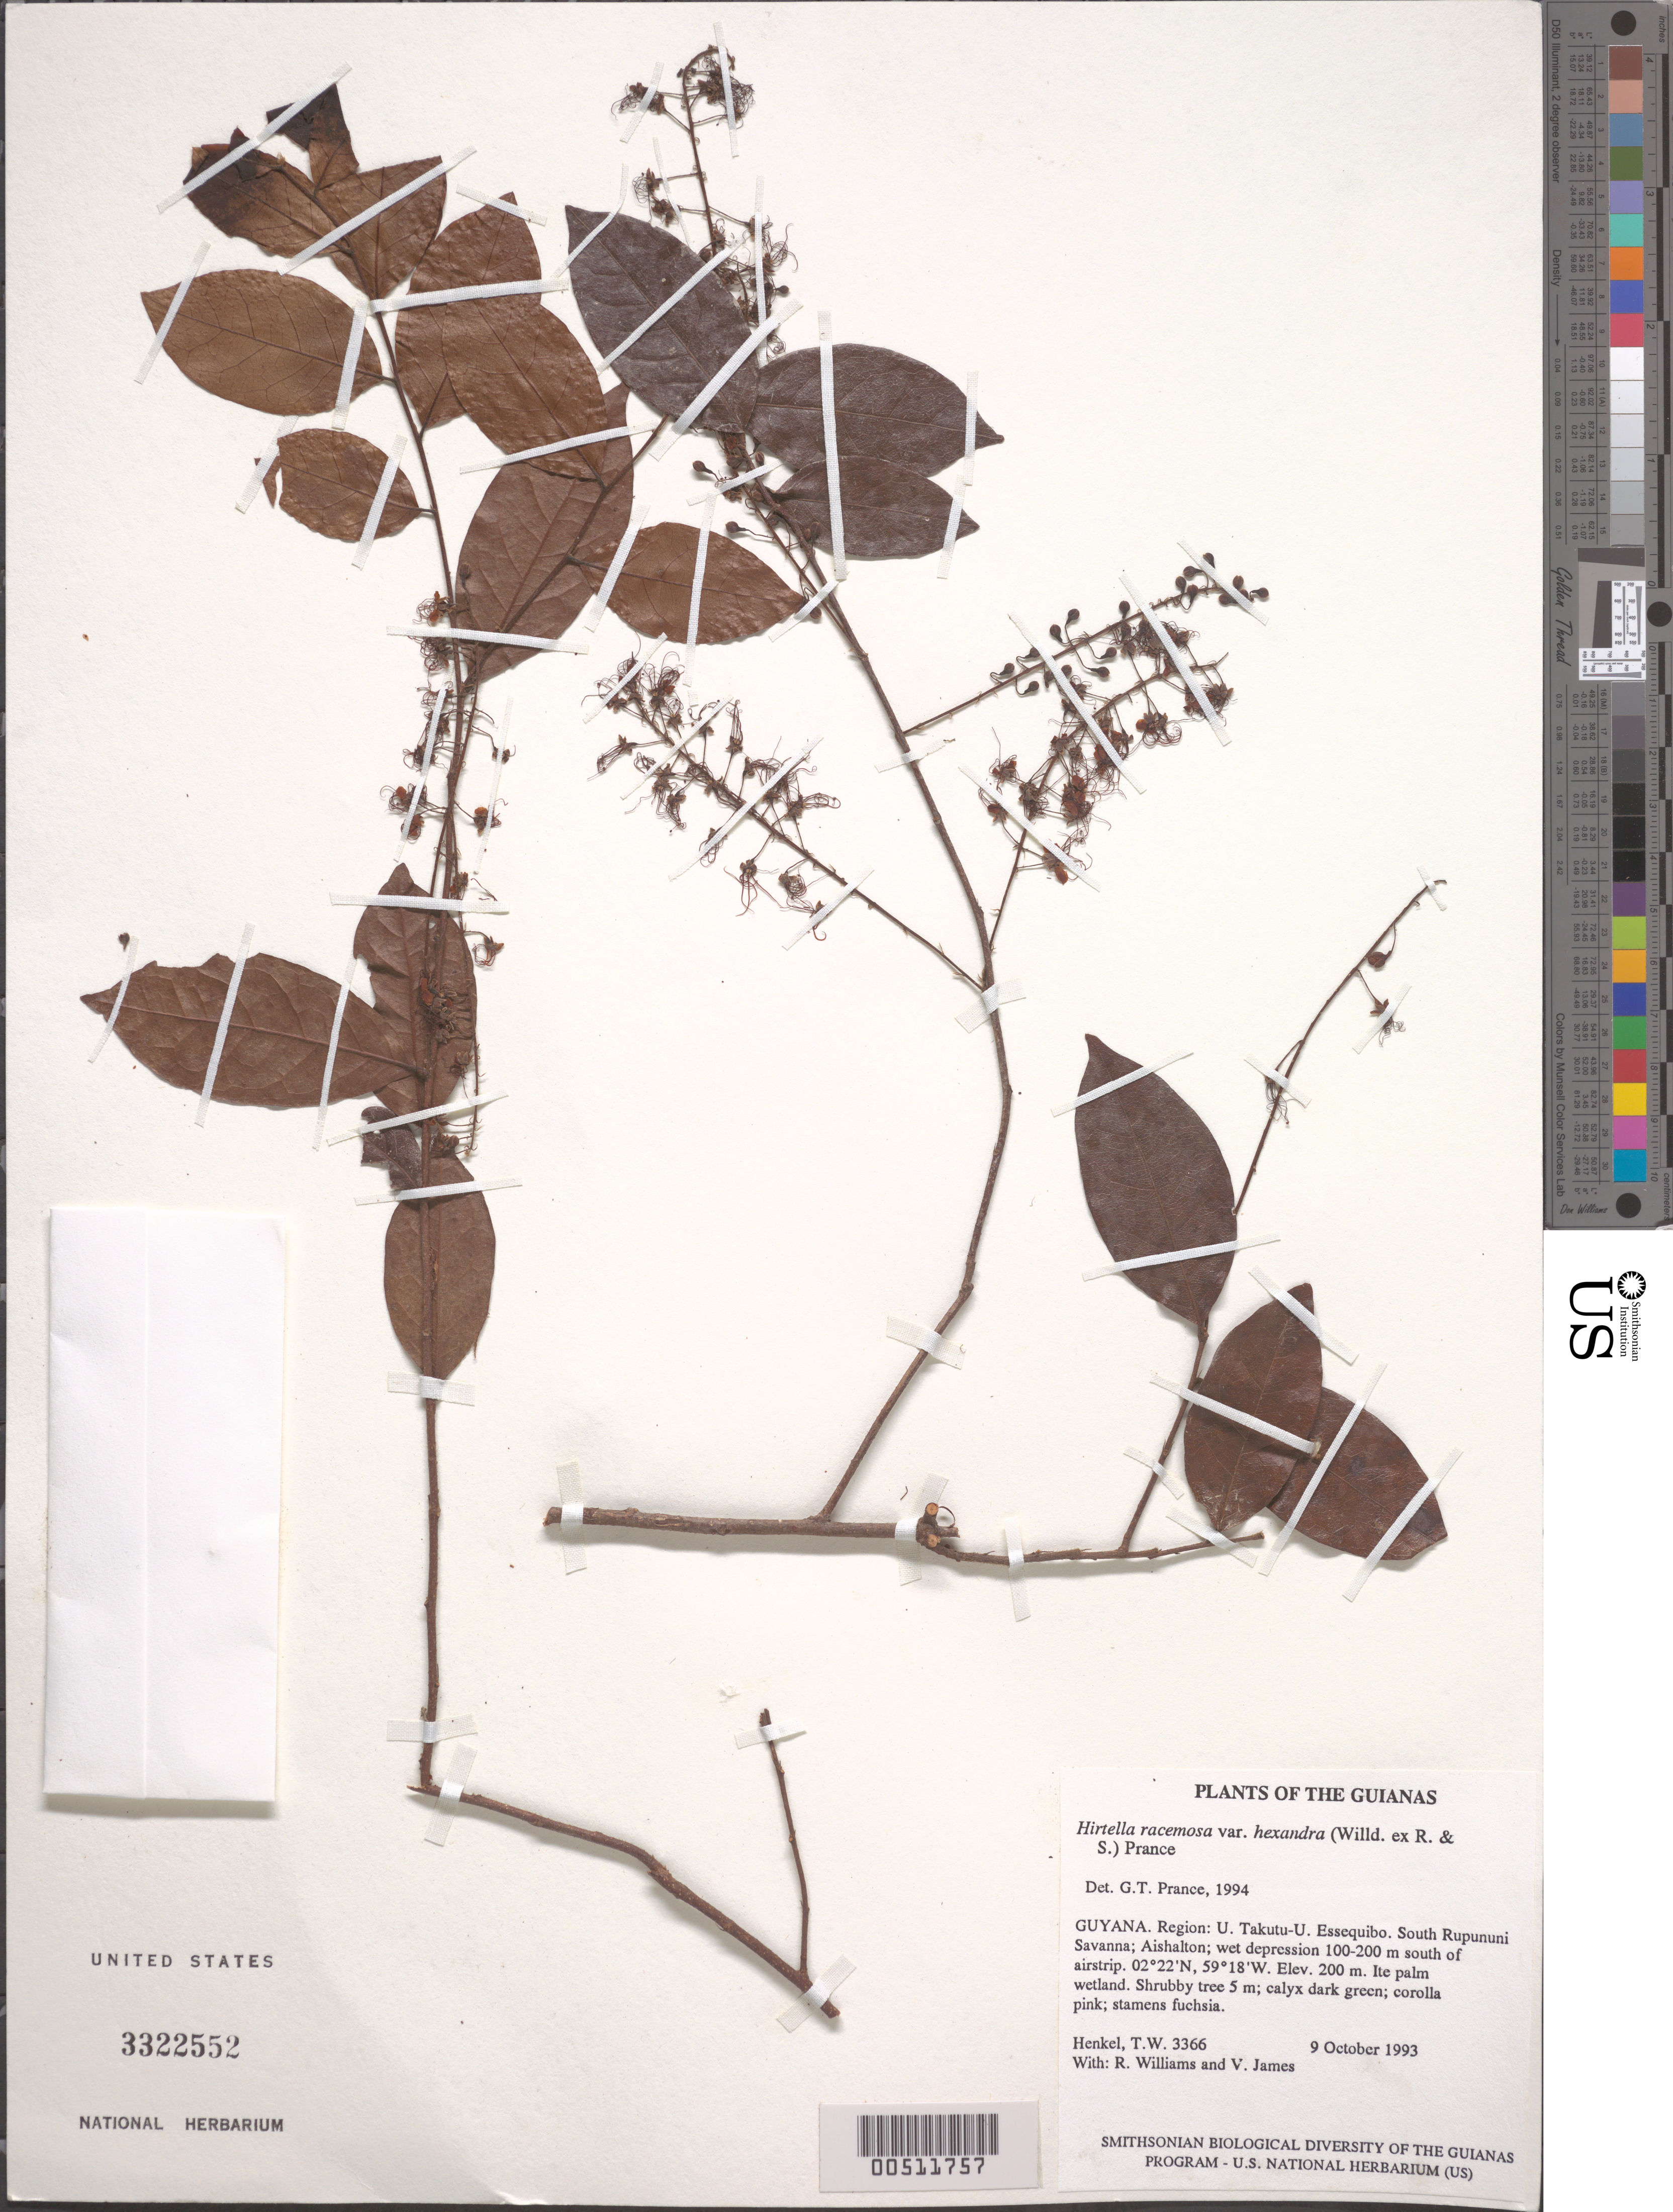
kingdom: Plantae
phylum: Tracheophyta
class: Magnoliopsida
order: Malpighiales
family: Chrysobalanaceae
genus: Hirtella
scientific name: Hirtella racemosa var. hexandra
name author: (Willd. ex Roem. & Schult.) Prance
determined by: Prance, G. T.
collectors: T. Henkel, R. Williams & V. James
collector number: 3366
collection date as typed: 9 October 1993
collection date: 1993-10-09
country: Guyana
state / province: U. Takutu-U. Essequibo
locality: South Rupununi Savanna; Aishalton; wet depression 100-200 m south of airstrip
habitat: Ite palm wetland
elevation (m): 200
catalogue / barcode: US 3322552